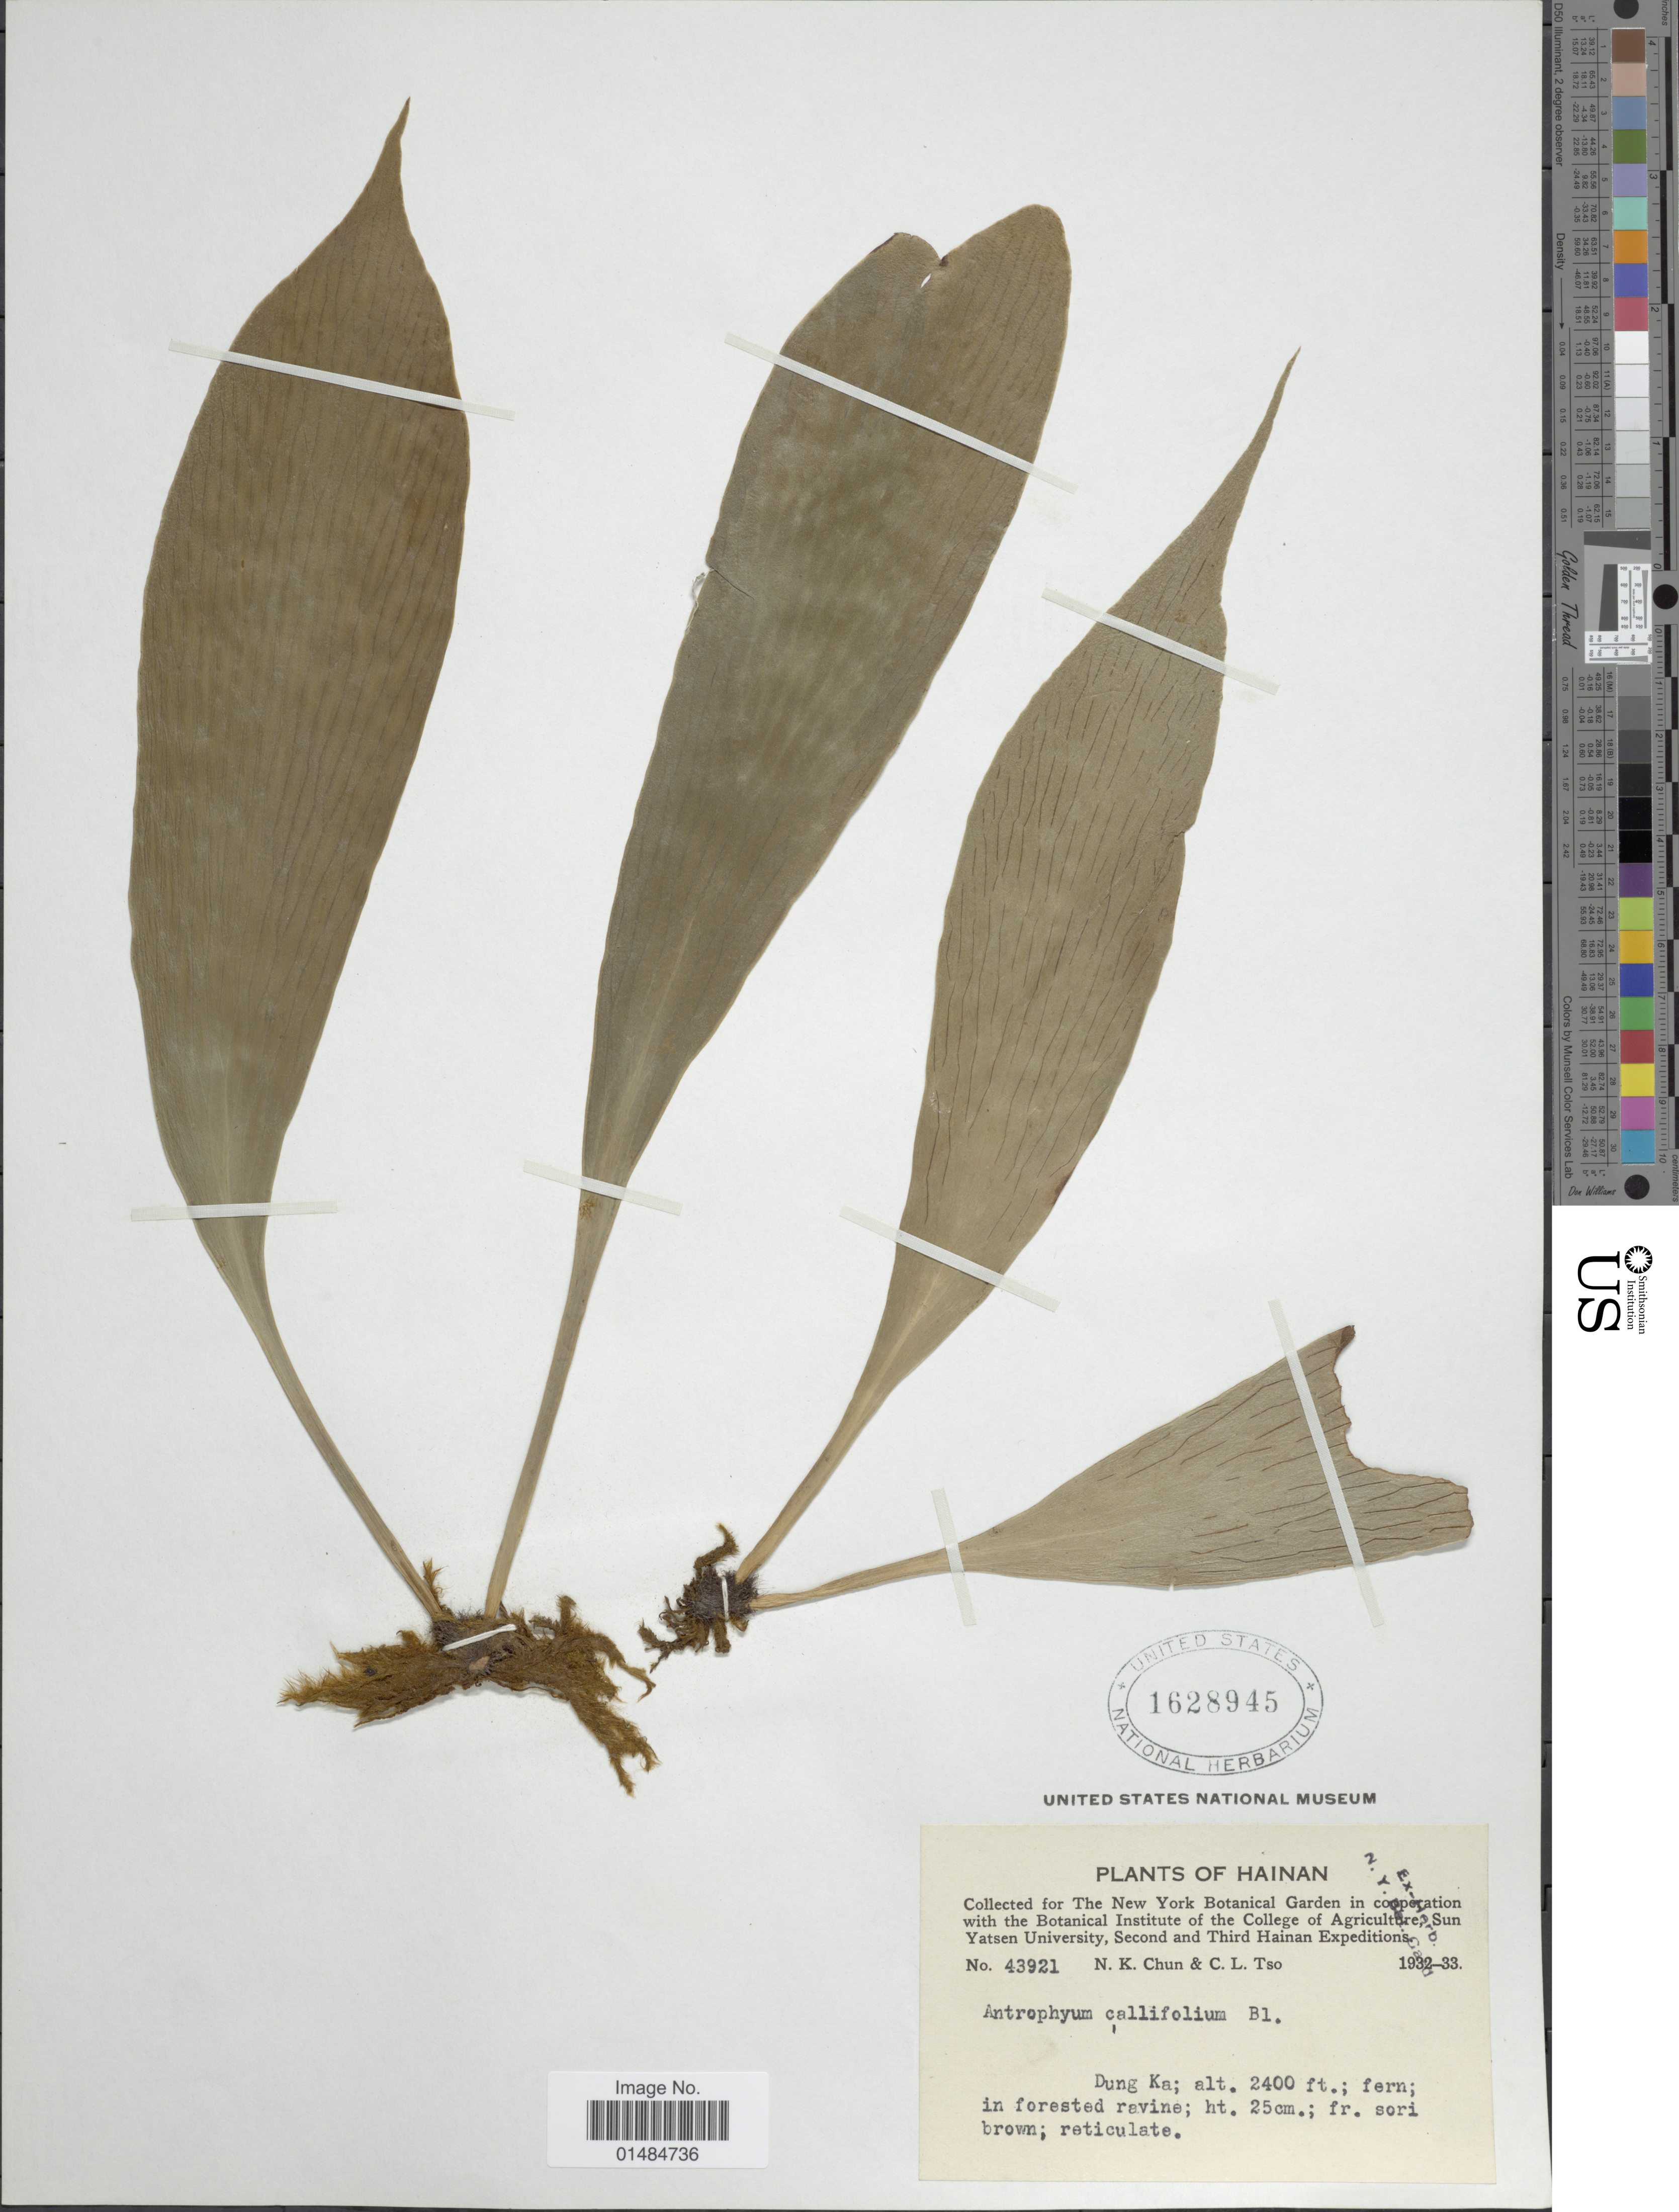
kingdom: Plantae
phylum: Tracheophyta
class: Polypodiopsida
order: Polypodiales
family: Pteridaceae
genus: Antrophyum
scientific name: Antrophyum callifolium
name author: Blume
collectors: N. K. Chun & C. Tso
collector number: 43921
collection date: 1932/1933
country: China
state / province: Hainan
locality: Dung Ka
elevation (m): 732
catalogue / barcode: US 1628945